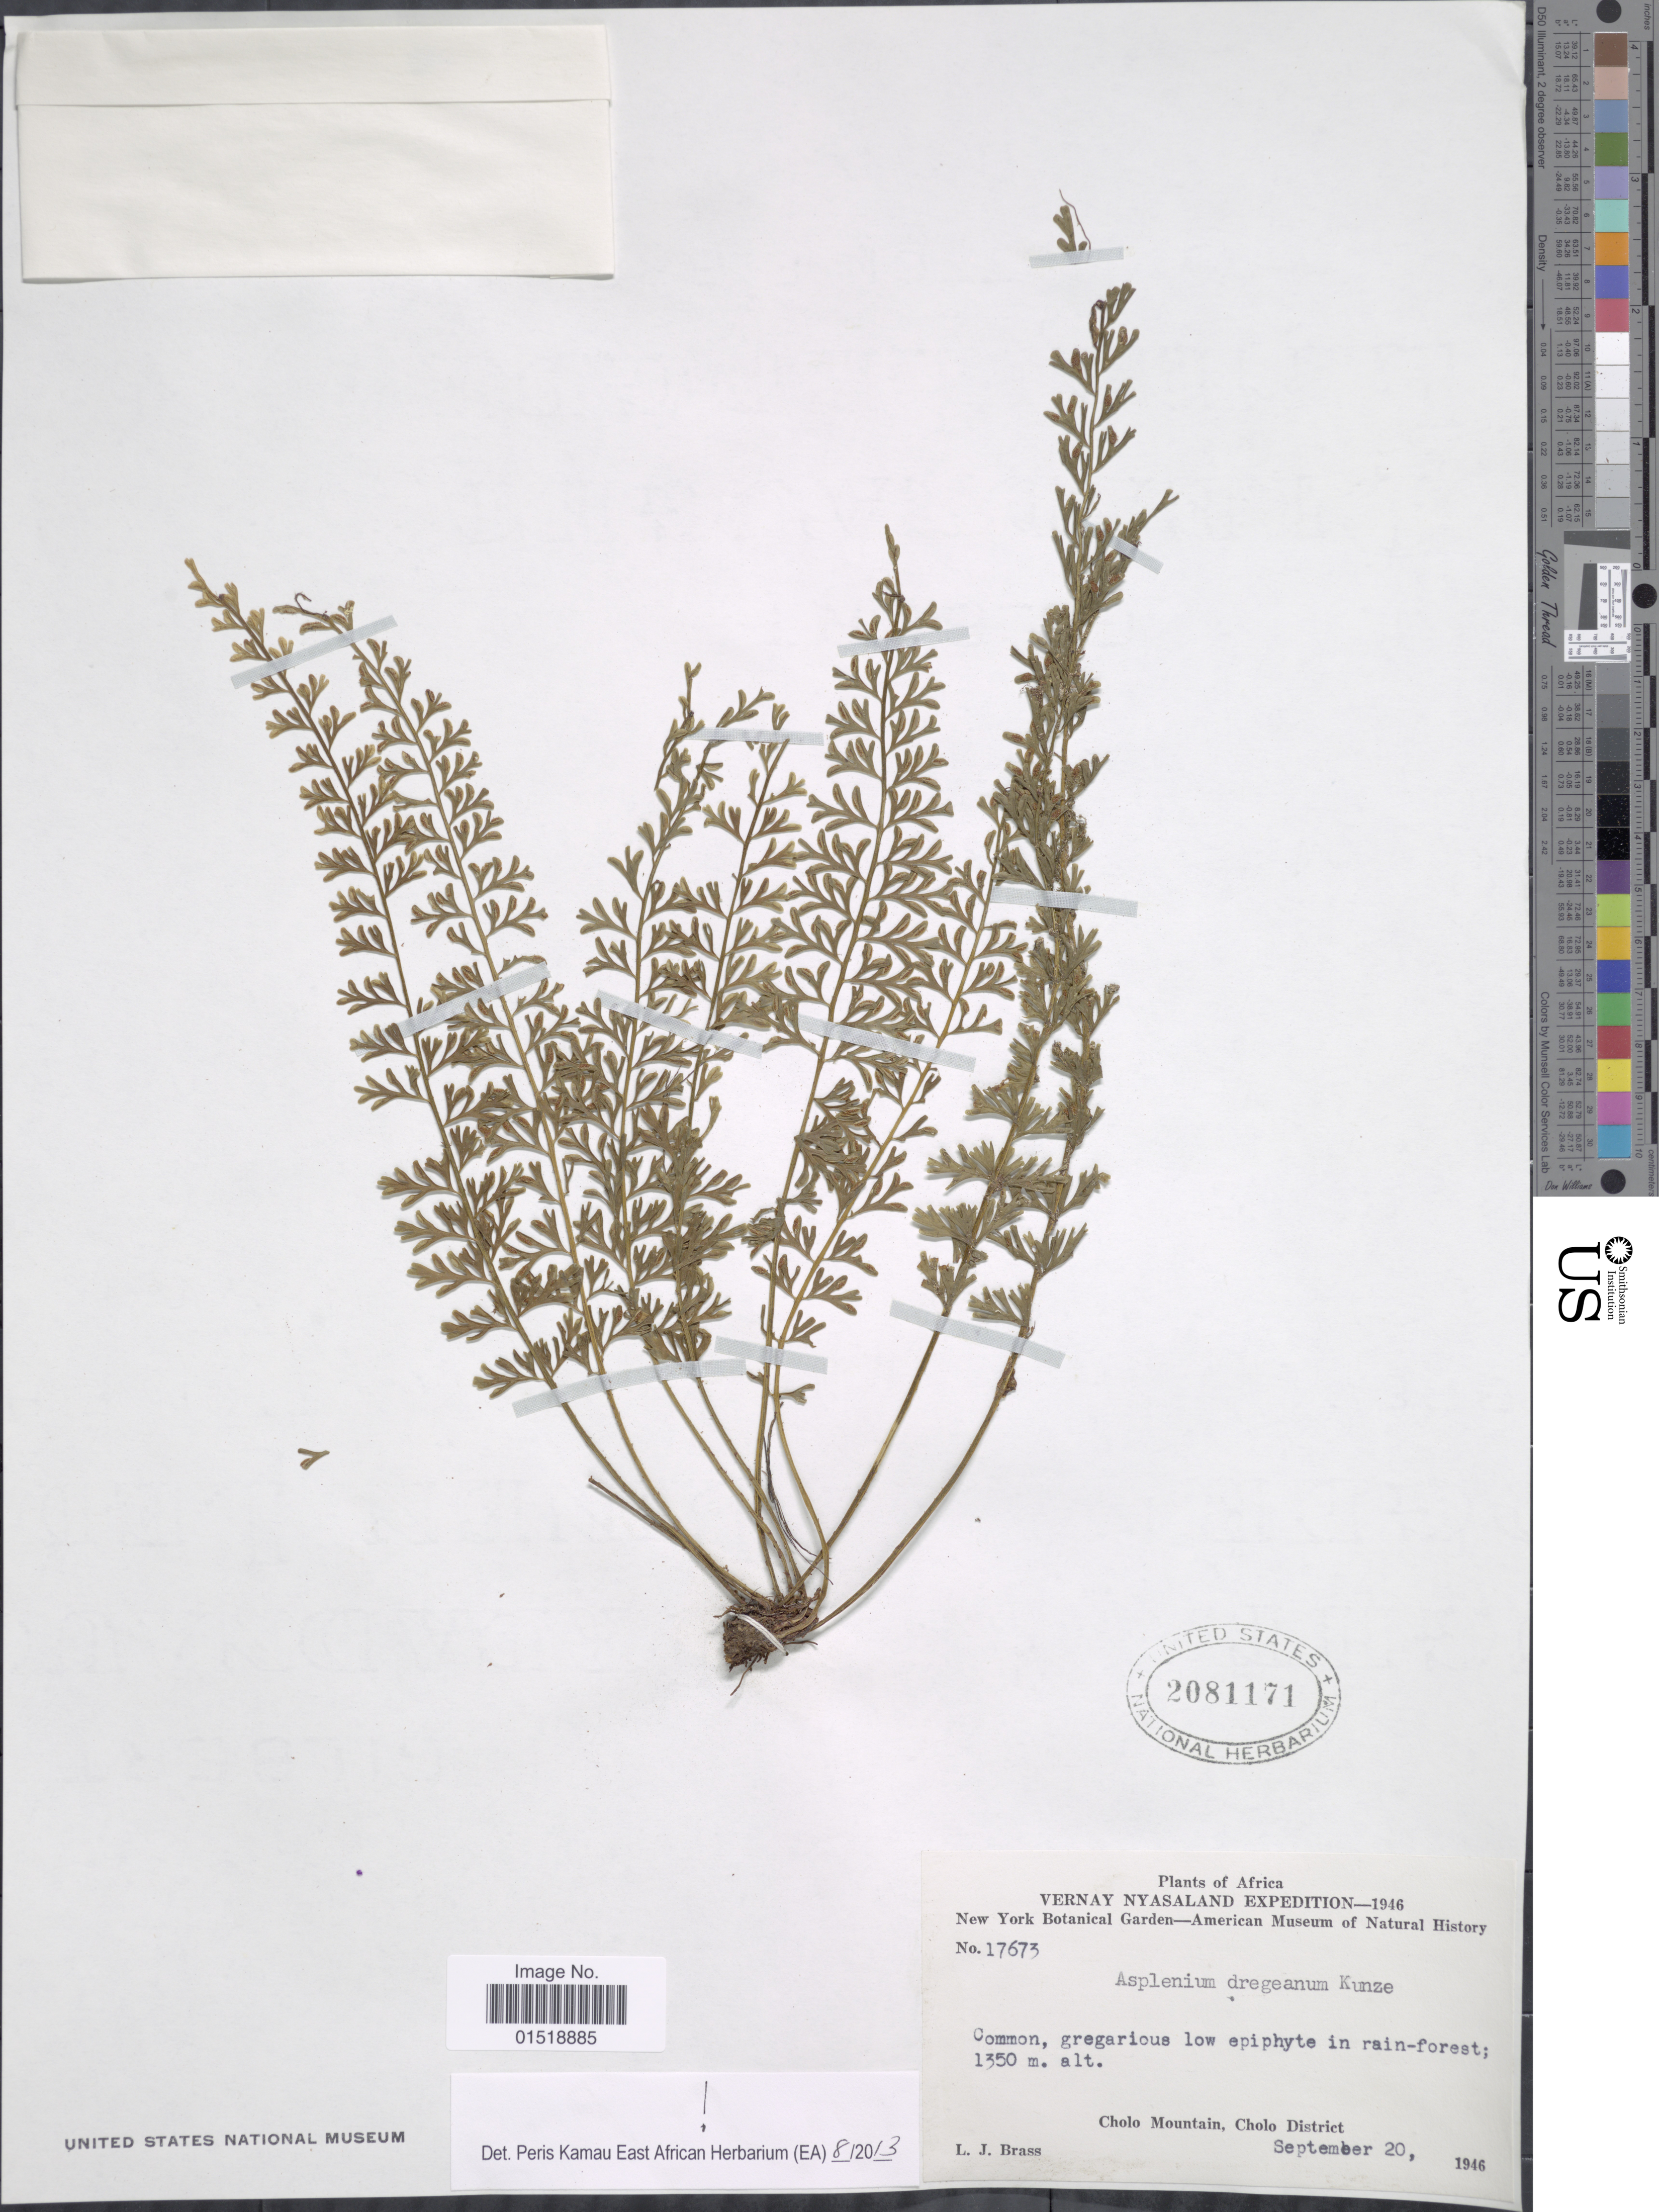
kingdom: Plantae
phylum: Tracheophyta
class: Polypodiopsida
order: Polypodiales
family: Aspleniaceae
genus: Asplenium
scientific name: Asplenium dregeanum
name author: Kunze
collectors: L. J. Brass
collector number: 17673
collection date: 1946-09-20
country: Malawi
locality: Africa. Cholo Mountain, Cholo District.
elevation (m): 1350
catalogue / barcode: US 2081171